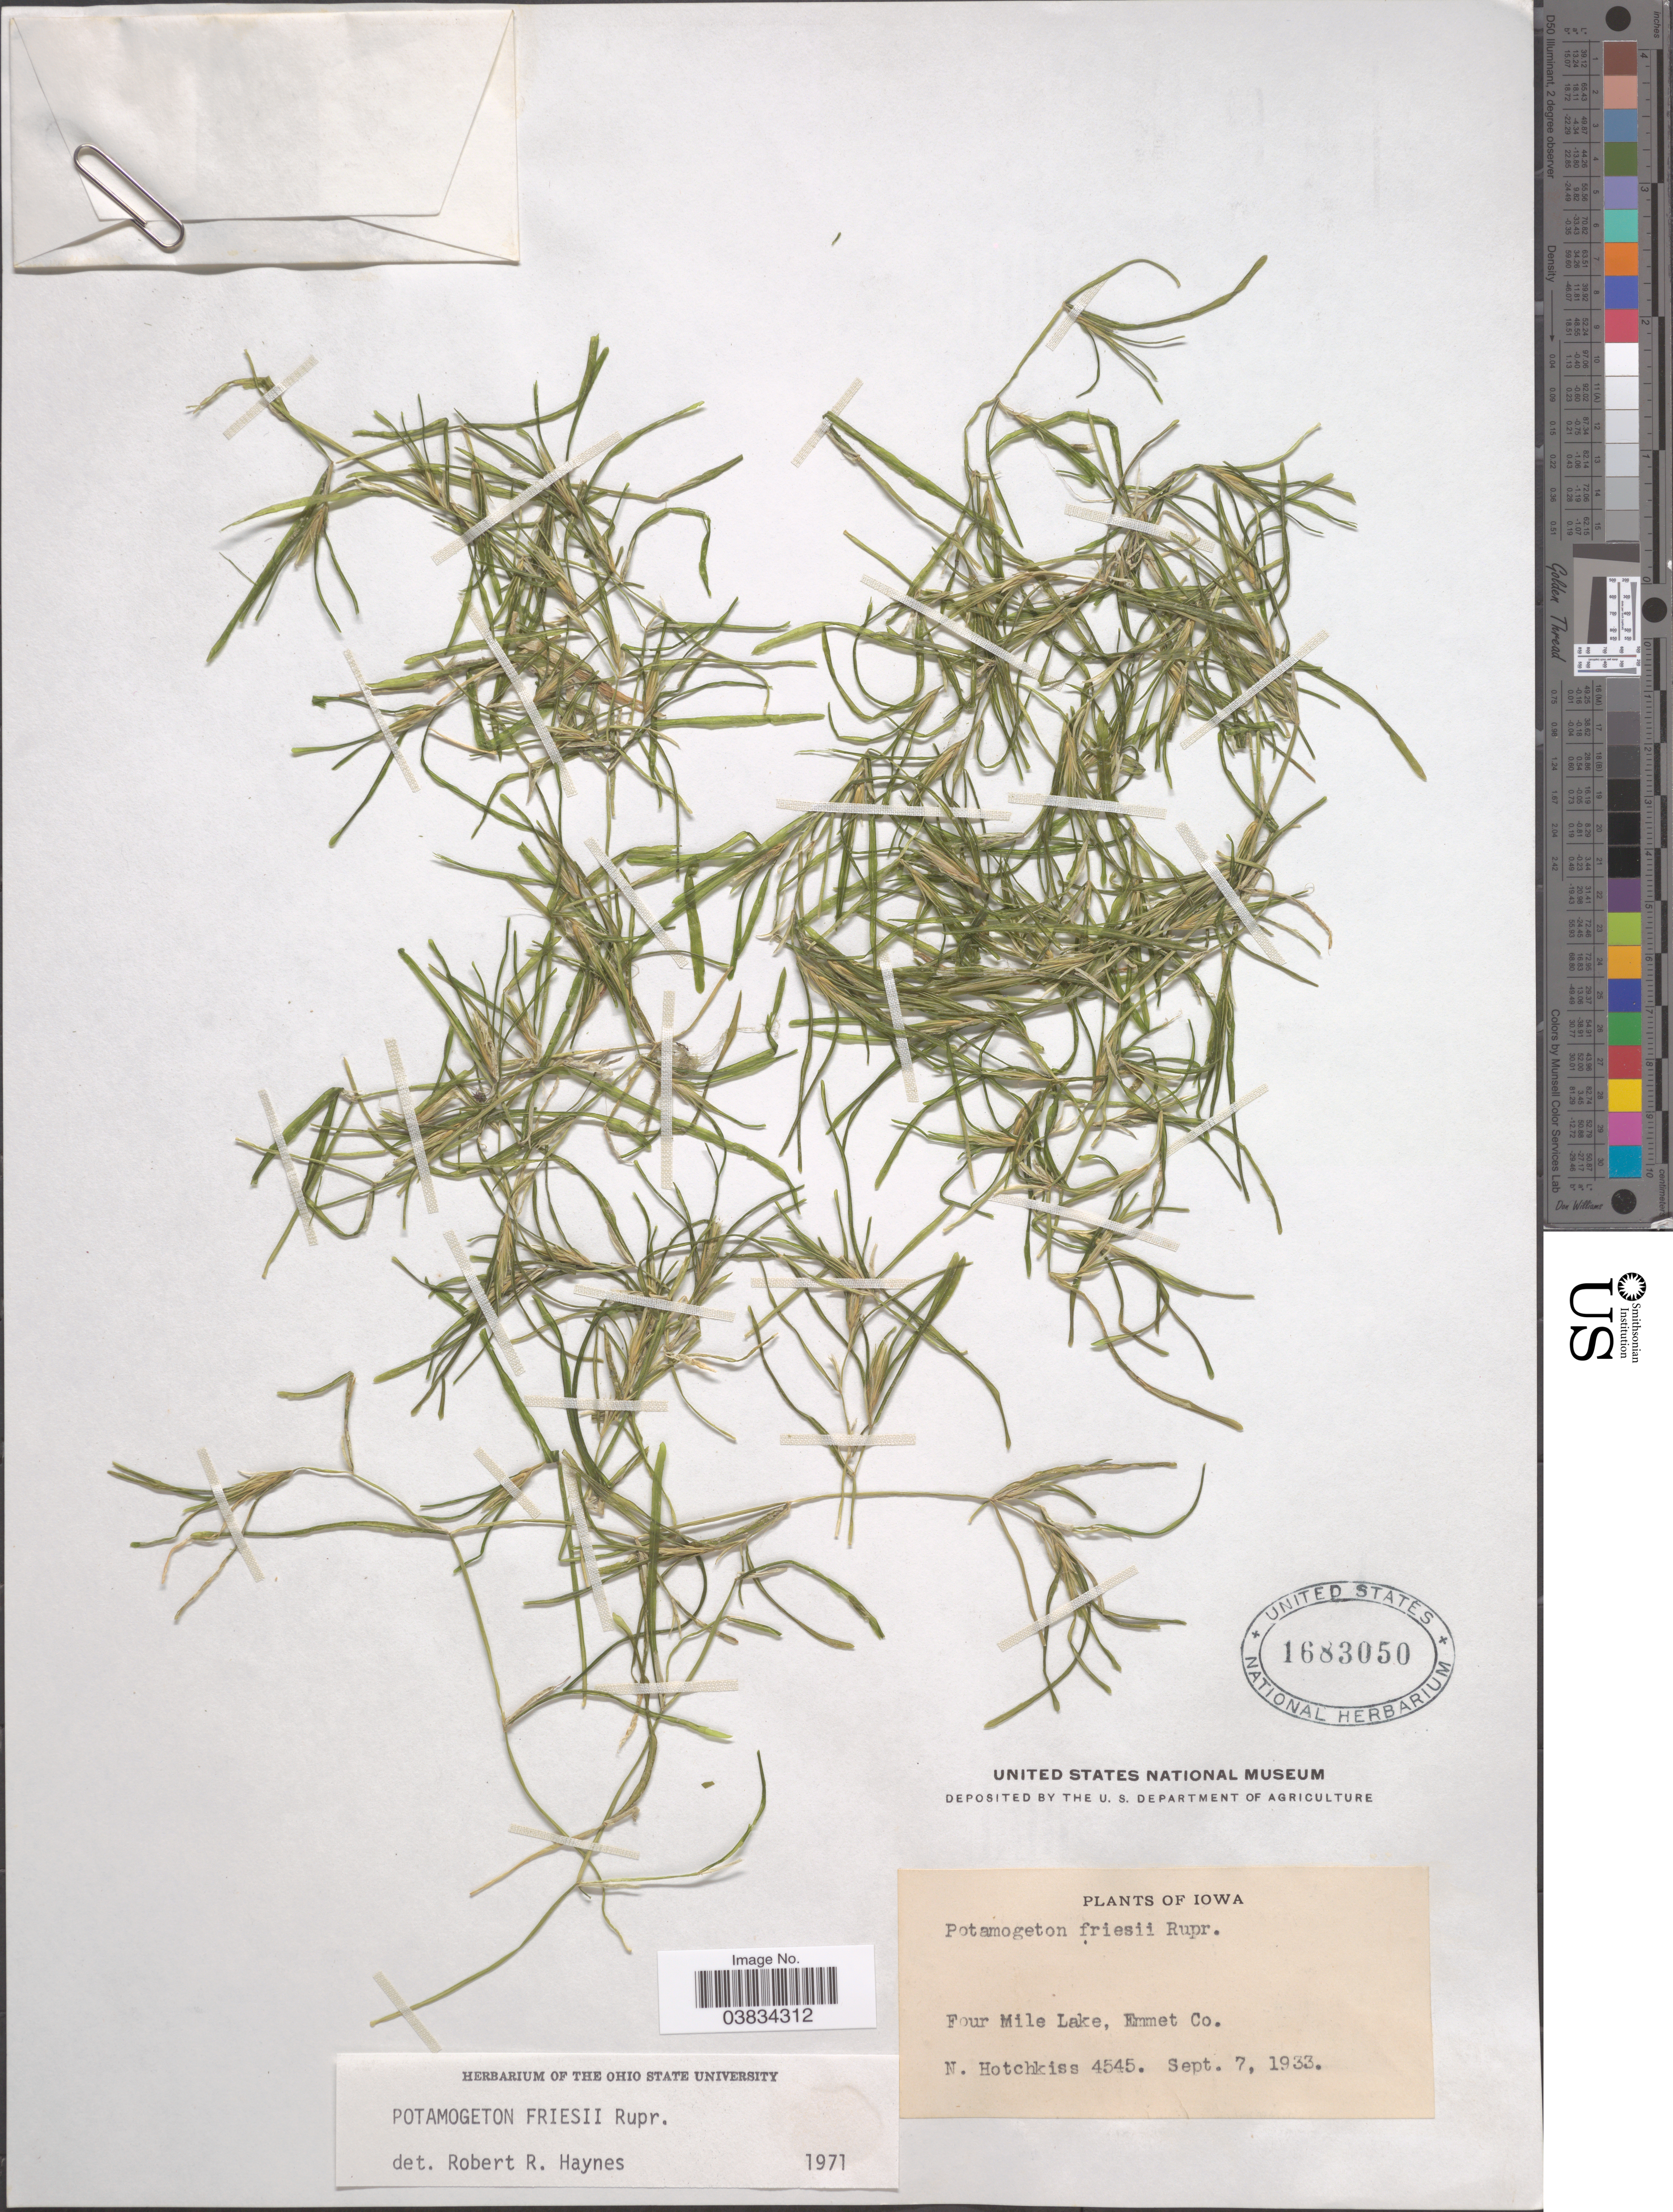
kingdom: Plantae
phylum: Tracheophyta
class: Liliopsida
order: Alismatales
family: Potamogetonaceae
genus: Potamogeton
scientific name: Potamogeton friesii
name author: Rupr.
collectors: N. Hotchkiss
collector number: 4545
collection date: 1933-09-07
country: United States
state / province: Iowa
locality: Four Mile Lake, Emmet Co.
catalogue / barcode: US 1683050